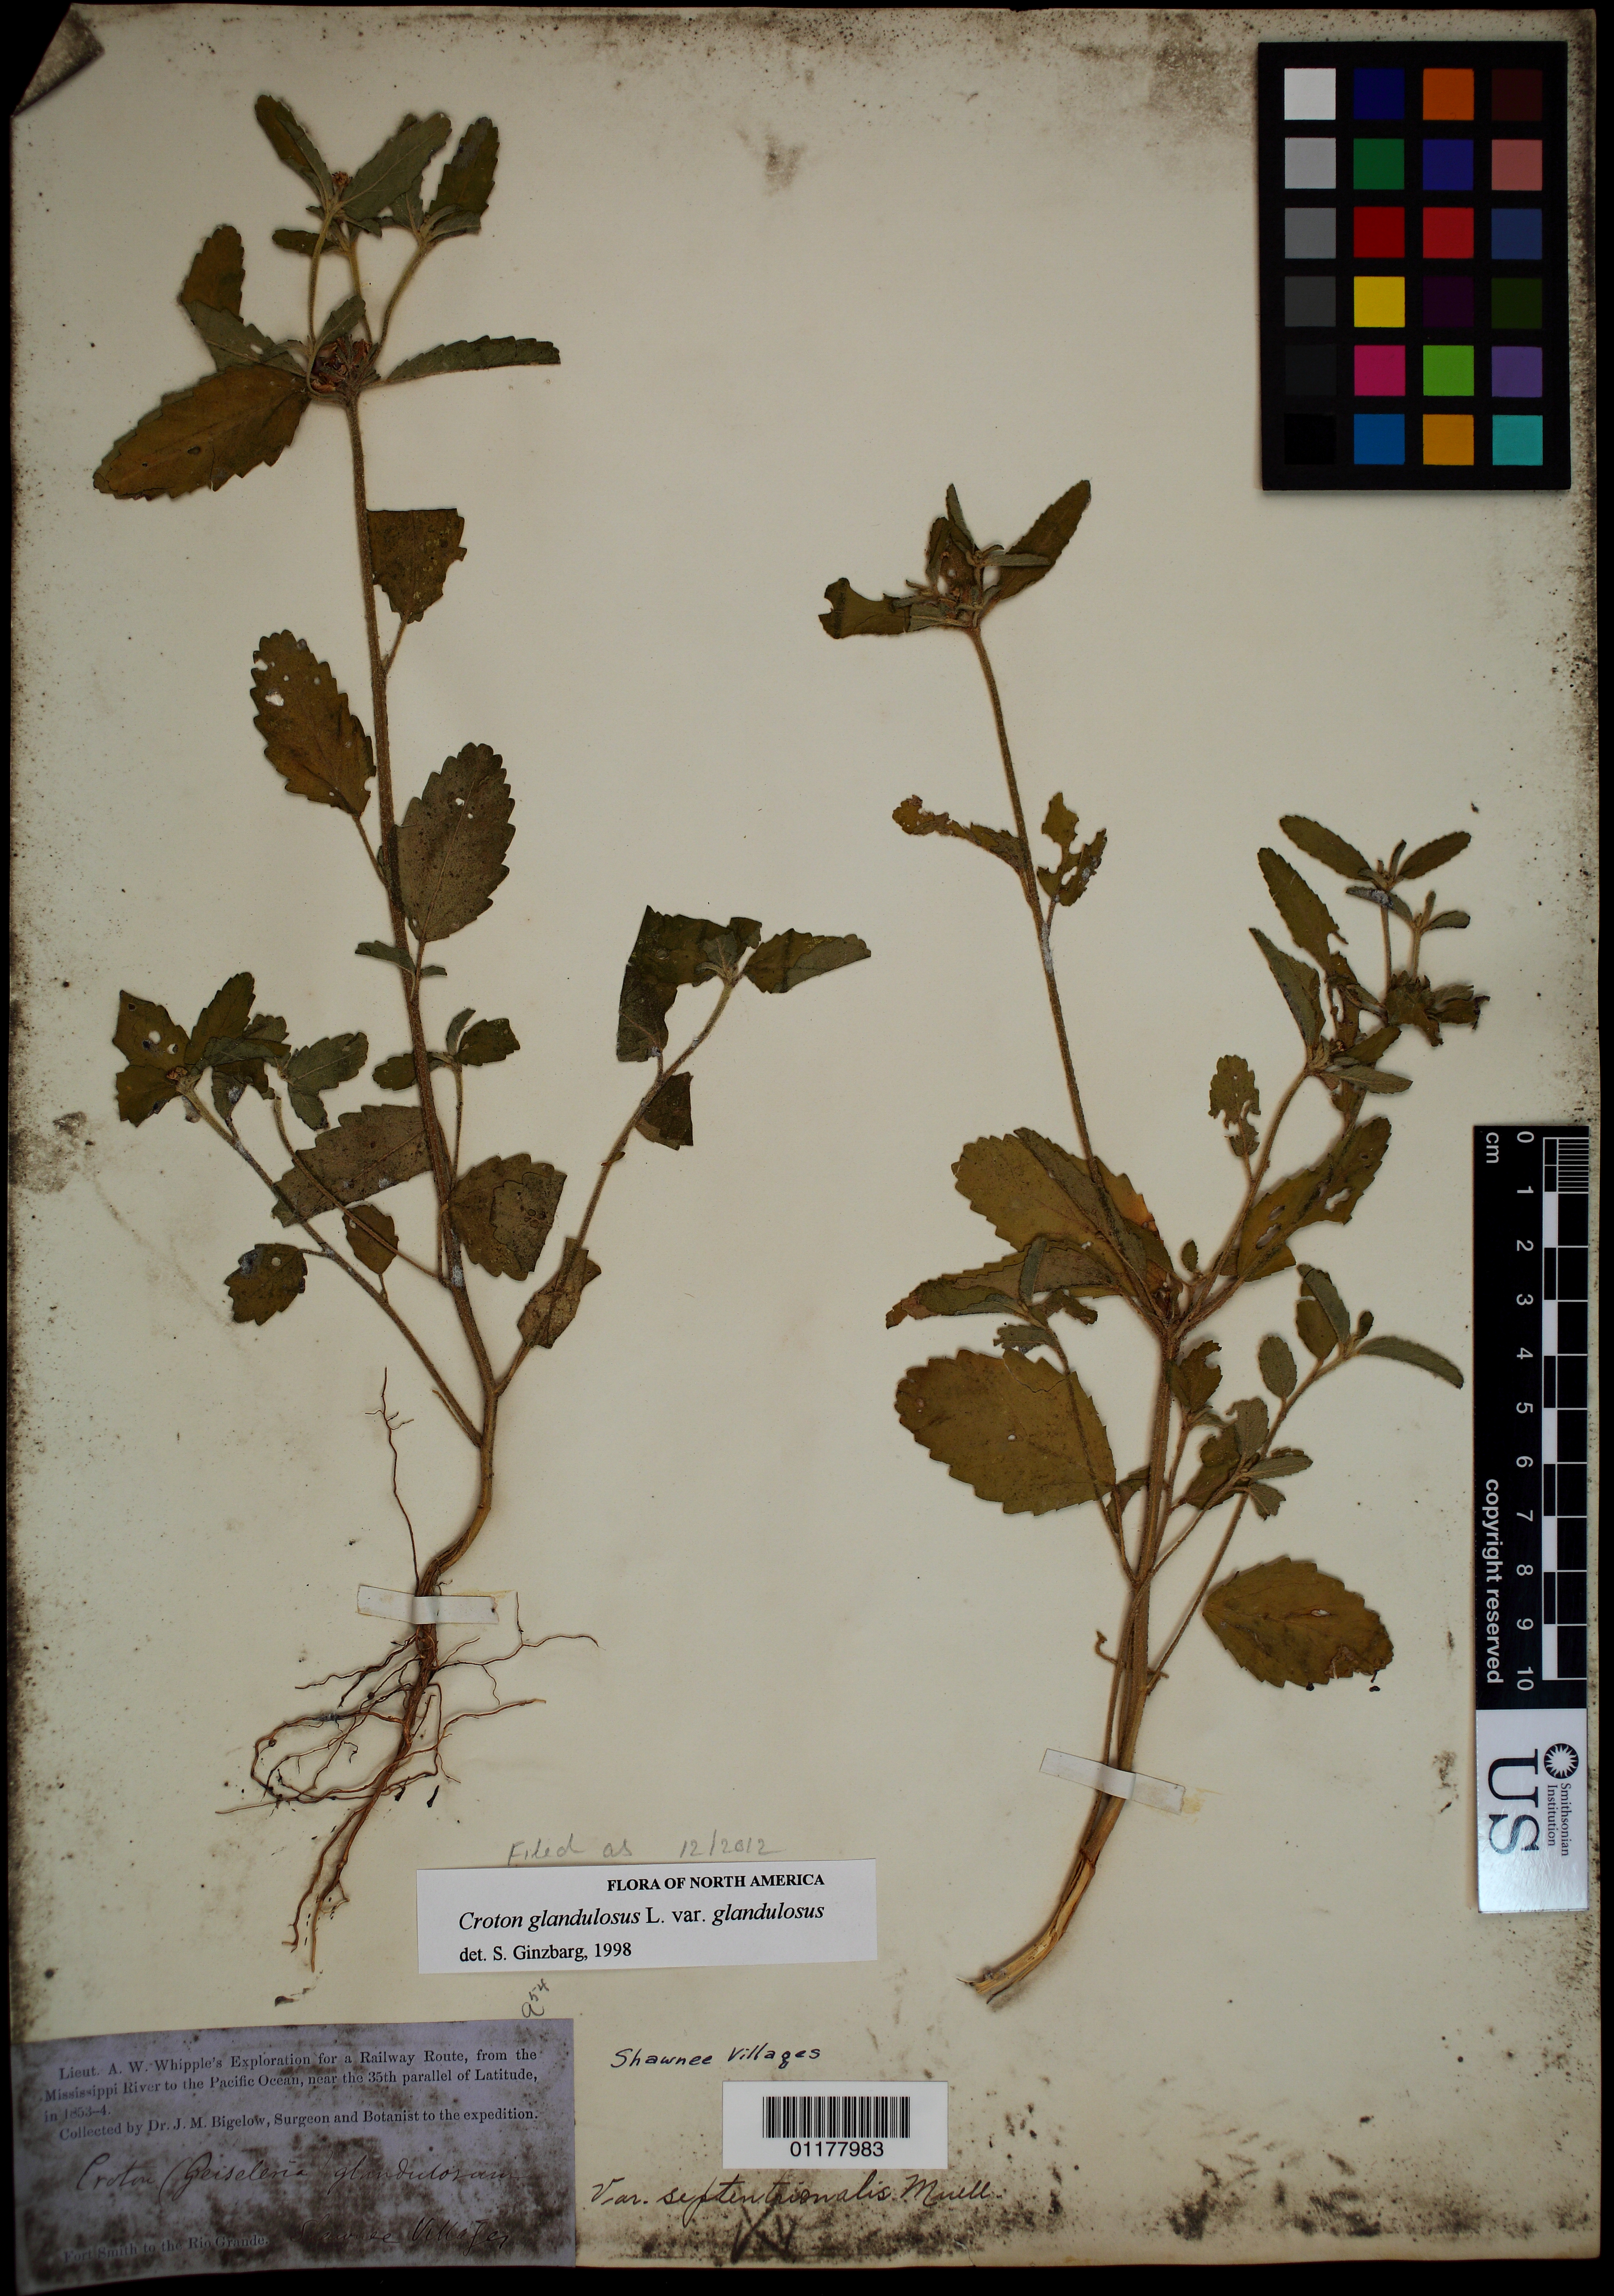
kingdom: Plantae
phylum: Tracheophyta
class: Magnoliopsida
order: Malpighiales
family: Euphorbiaceae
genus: Croton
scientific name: Croton glandulosus var. glandulosus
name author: L.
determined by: Ginzbarg, S.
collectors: J. M. Bigelow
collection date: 1853/1854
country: United States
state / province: Oklahoma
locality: Fort Smith to the Rio Grande, Shawnee Villages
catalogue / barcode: US 1